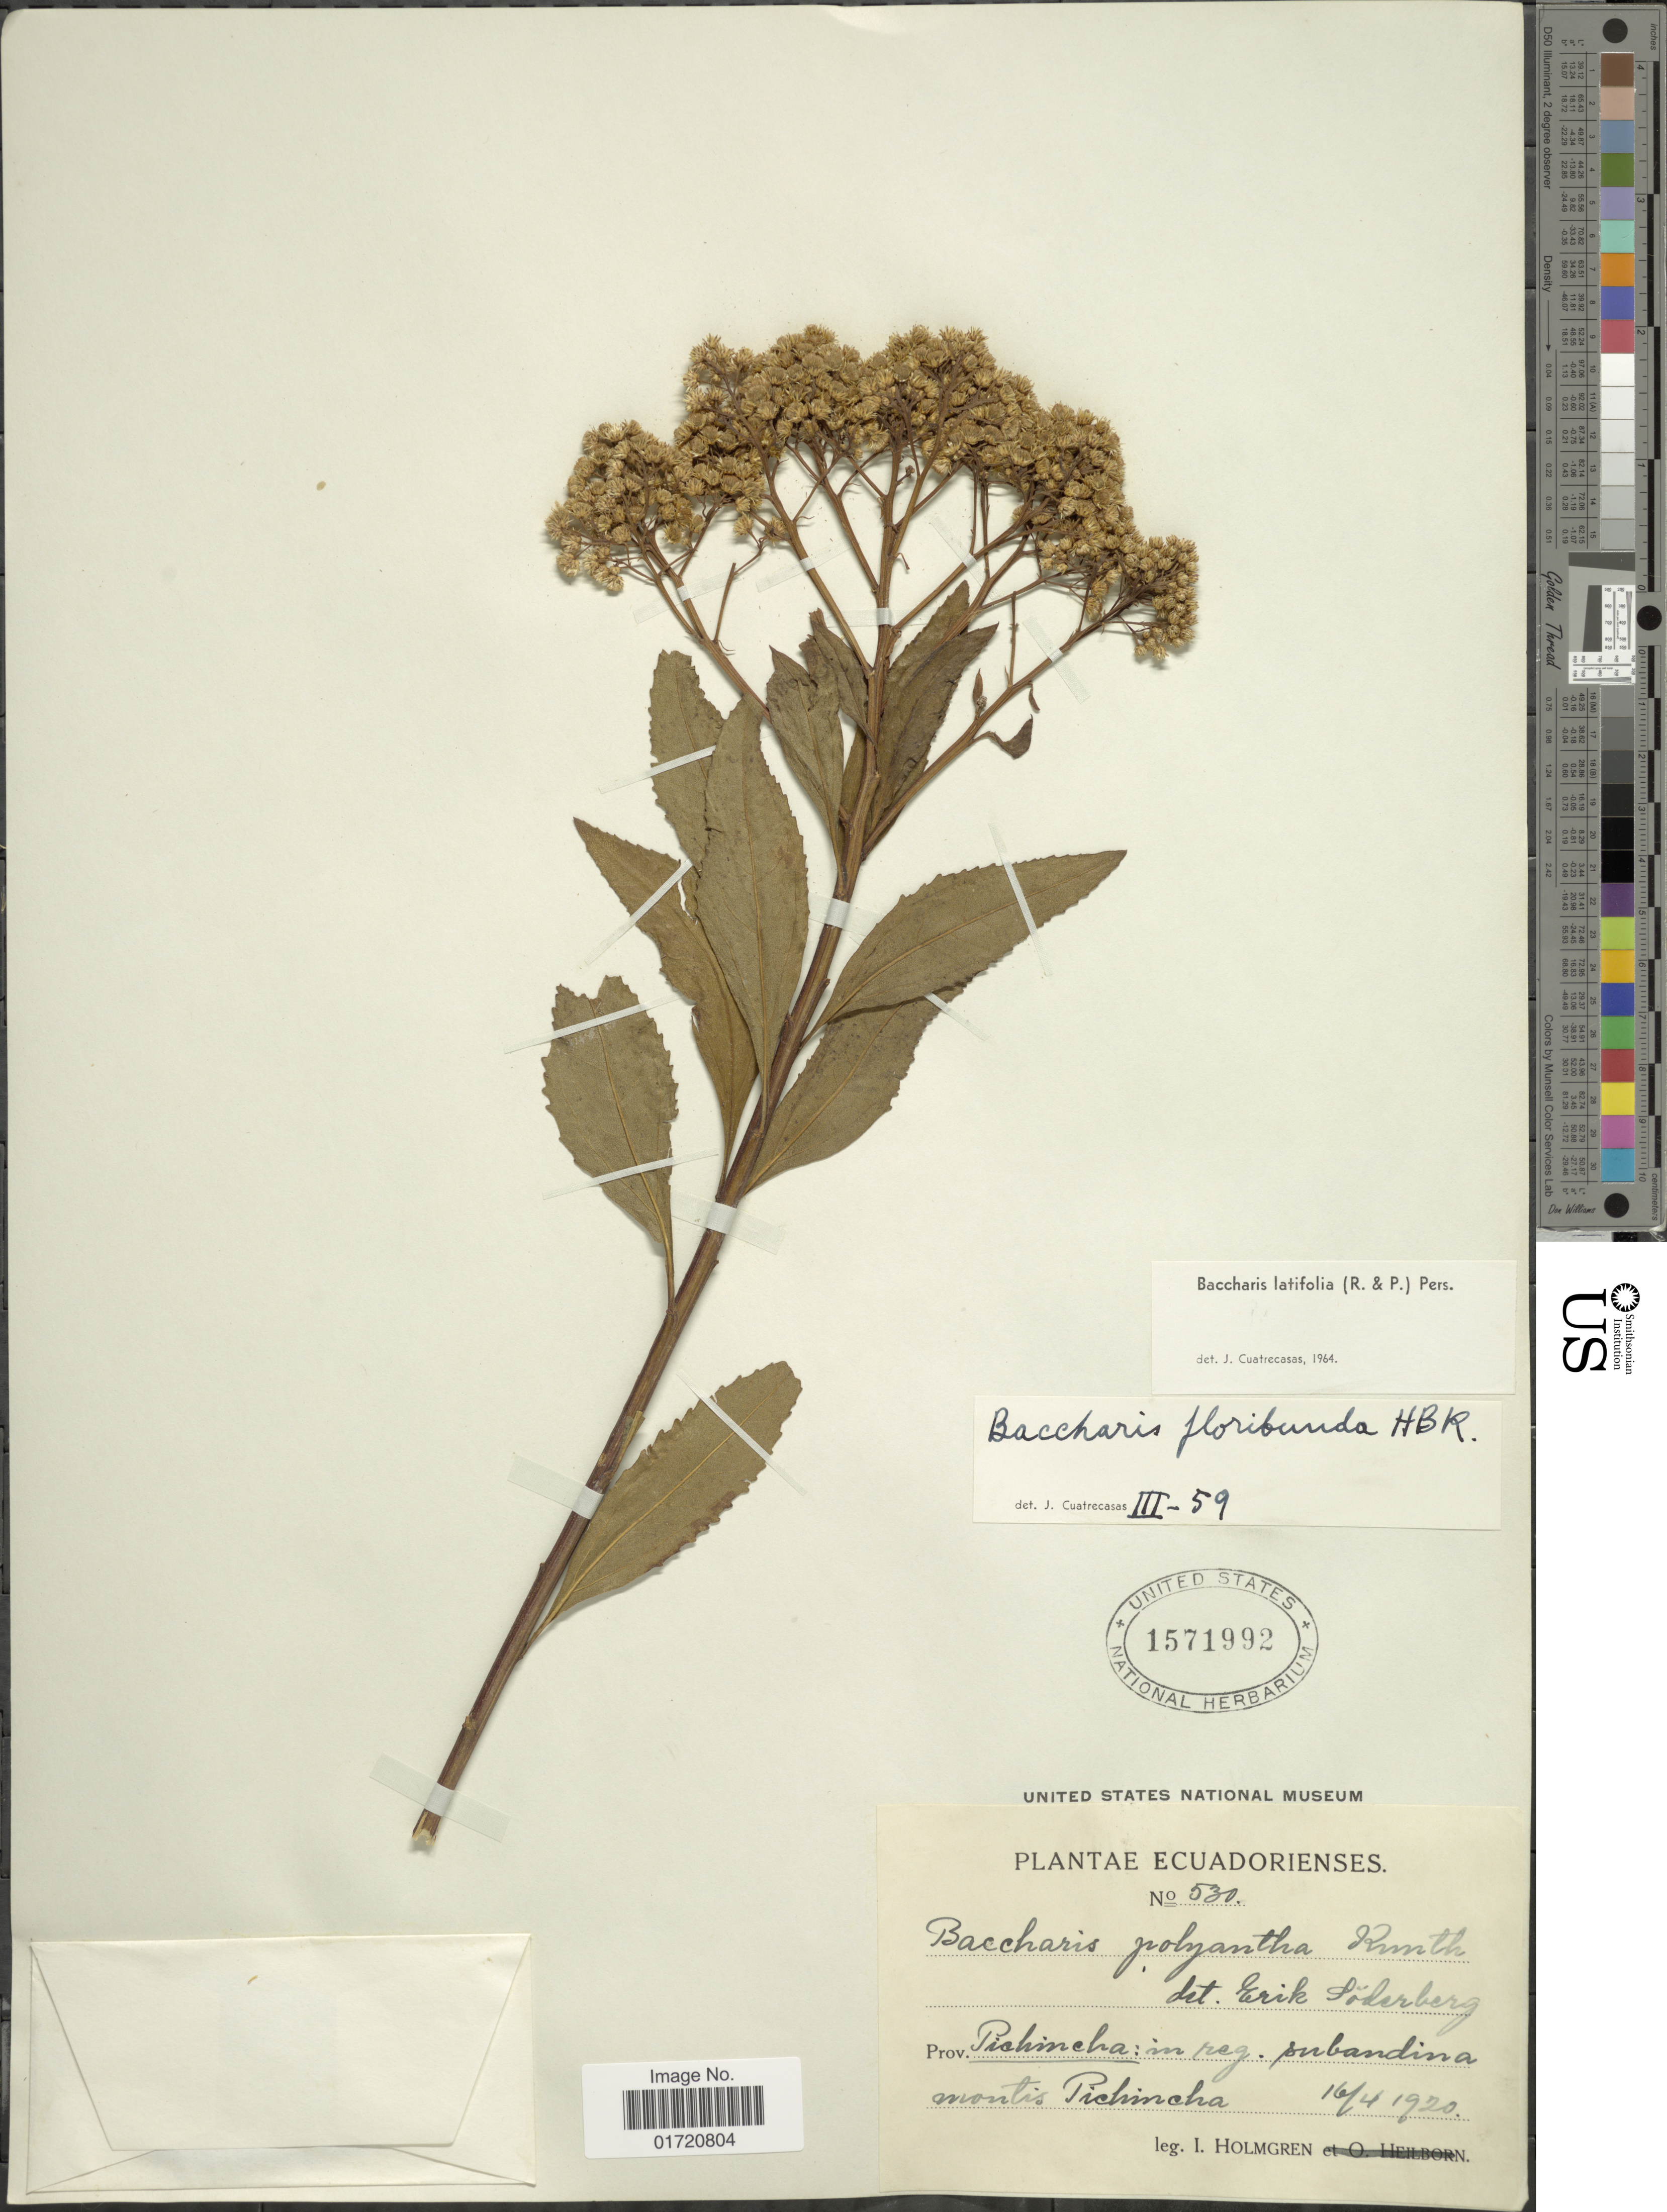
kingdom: Plantae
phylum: Tracheophyta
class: Magnoliopsida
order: Asterales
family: Asteraceae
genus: Baccharis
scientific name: Baccharis latifolia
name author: (Ruiz & Pav.) Pers.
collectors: I. Holmgren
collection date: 1920-04-16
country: Ecuador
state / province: Pichincha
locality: In reg. subandina montis Pichincha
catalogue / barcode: US 1571992